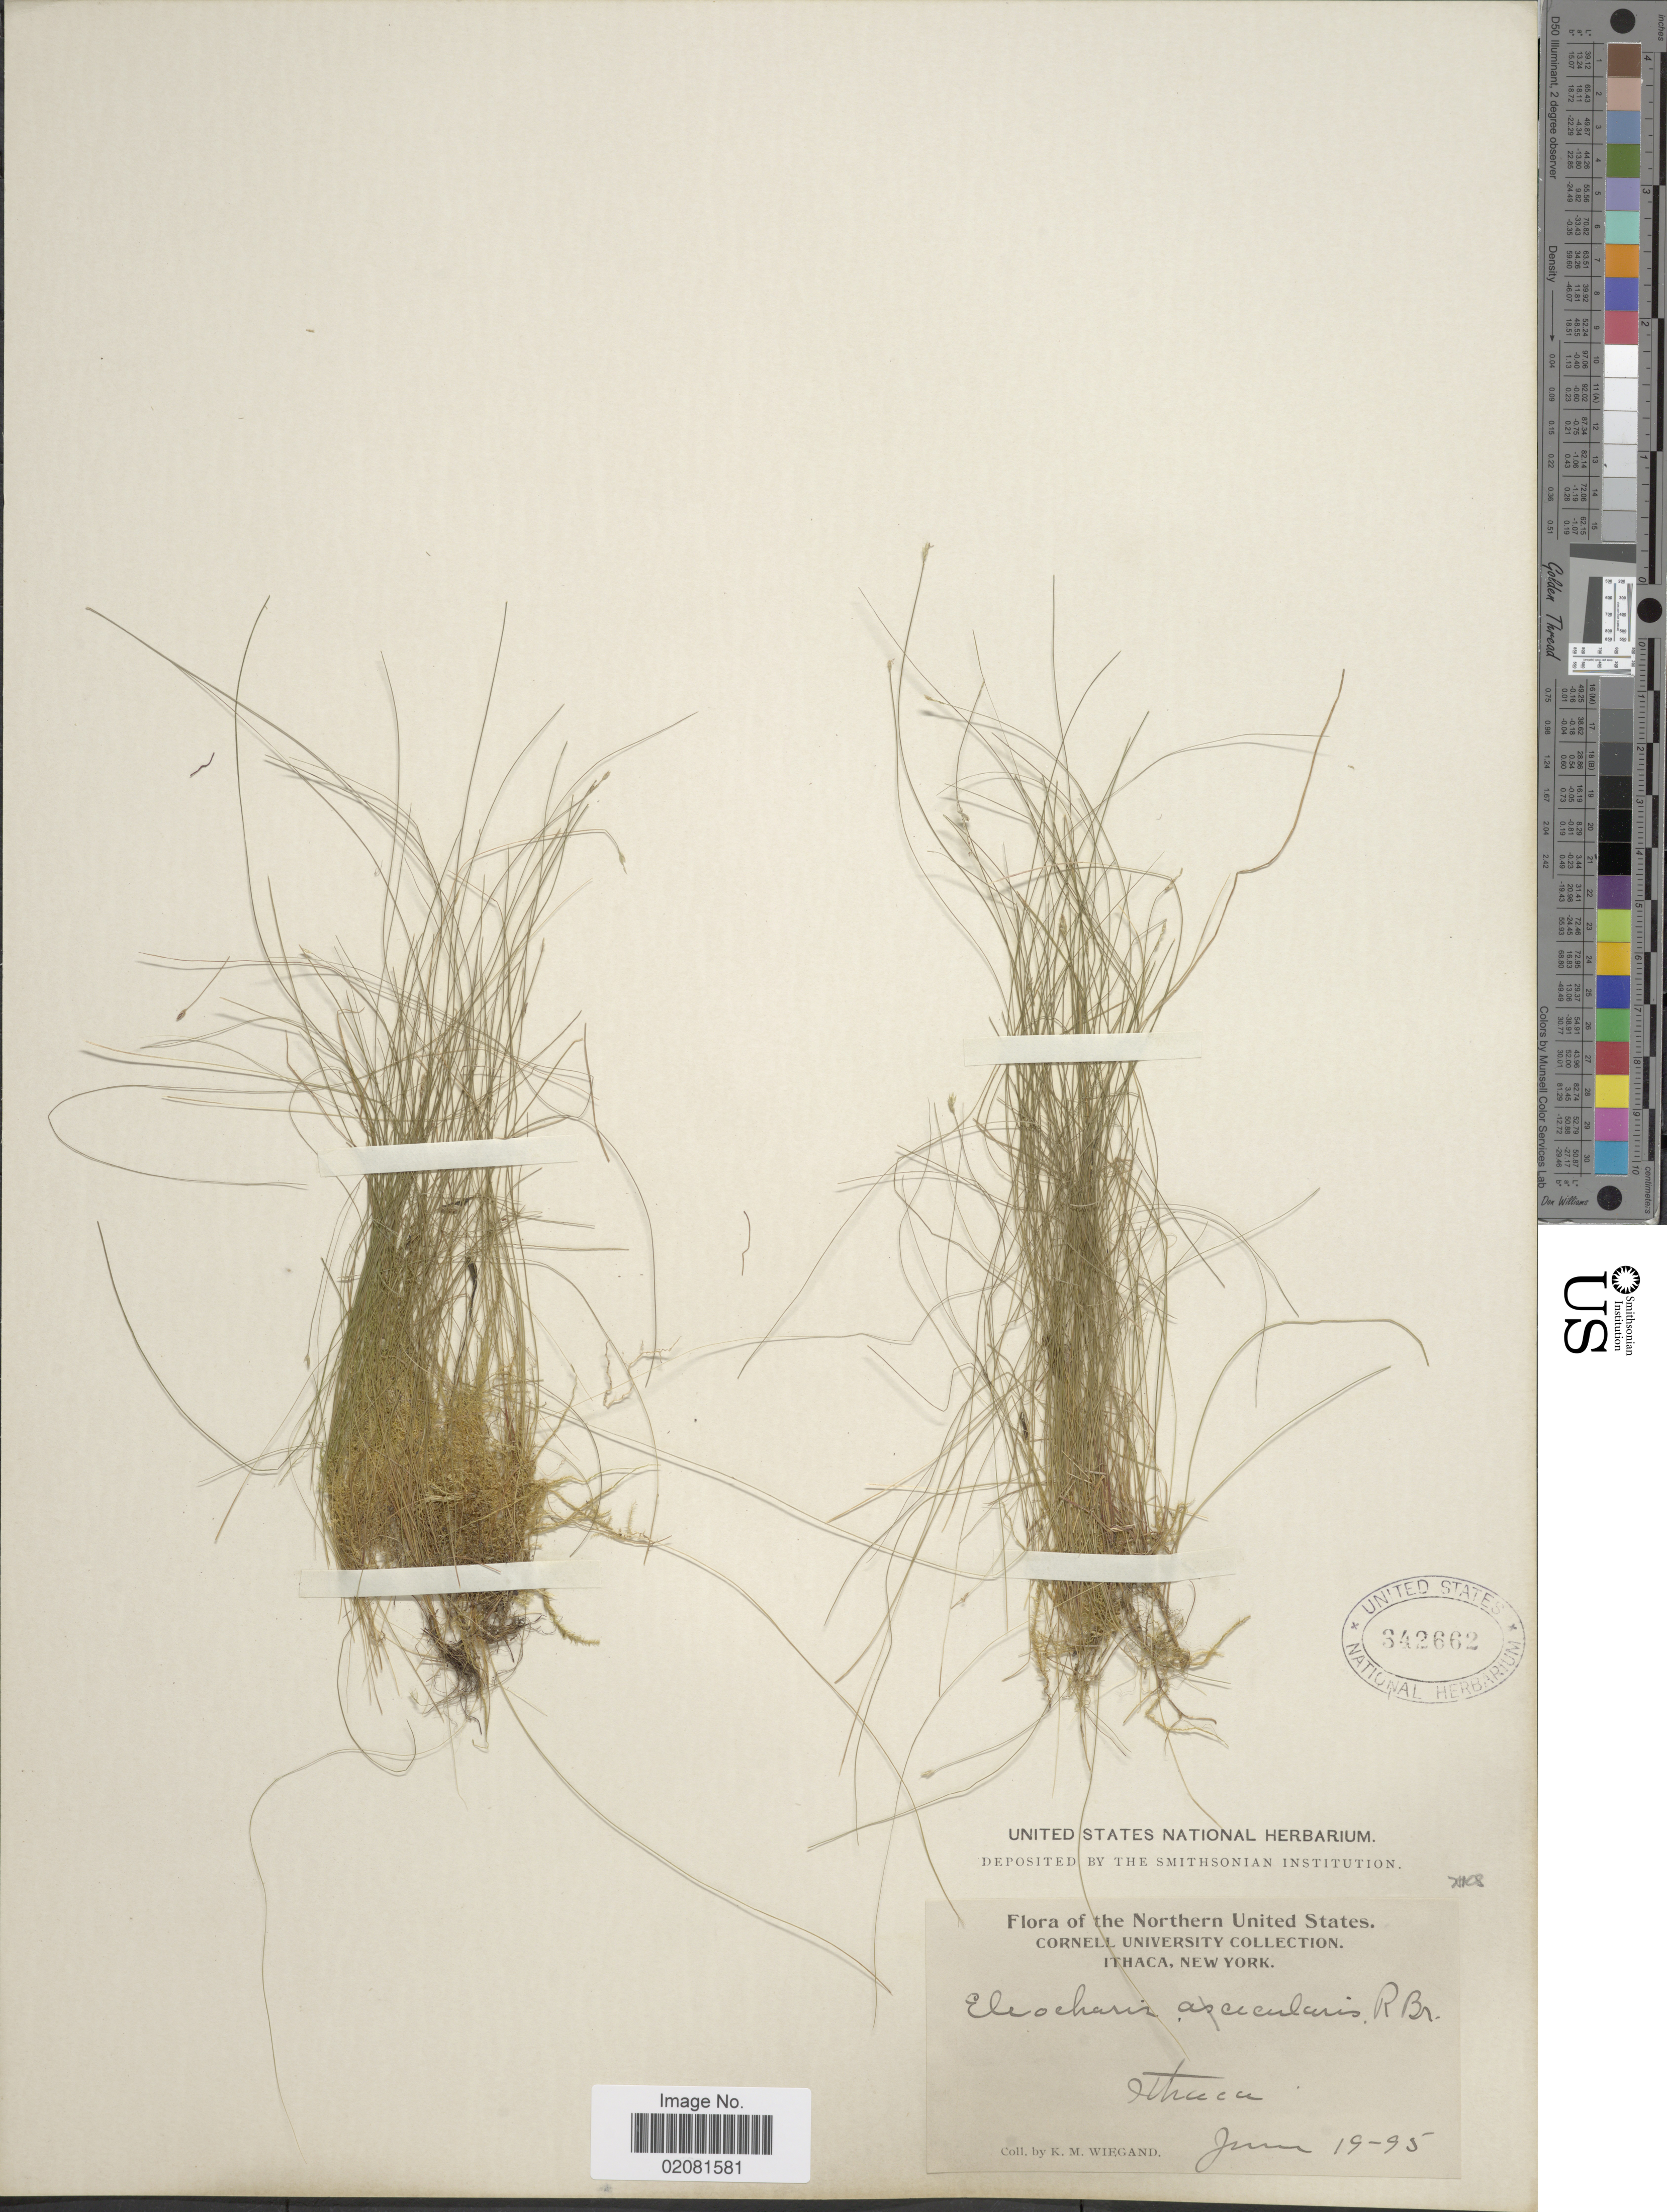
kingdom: Plantae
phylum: Tracheophyta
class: Liliopsida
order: Poales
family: Cyperaceae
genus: Eleocharis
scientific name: Eleocharis acicularis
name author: (L.) Roem. & Schult.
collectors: K. M. Wiegand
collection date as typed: Transcribed d/m/y: 19/6/95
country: United States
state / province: New York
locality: Ithaca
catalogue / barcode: US 342662